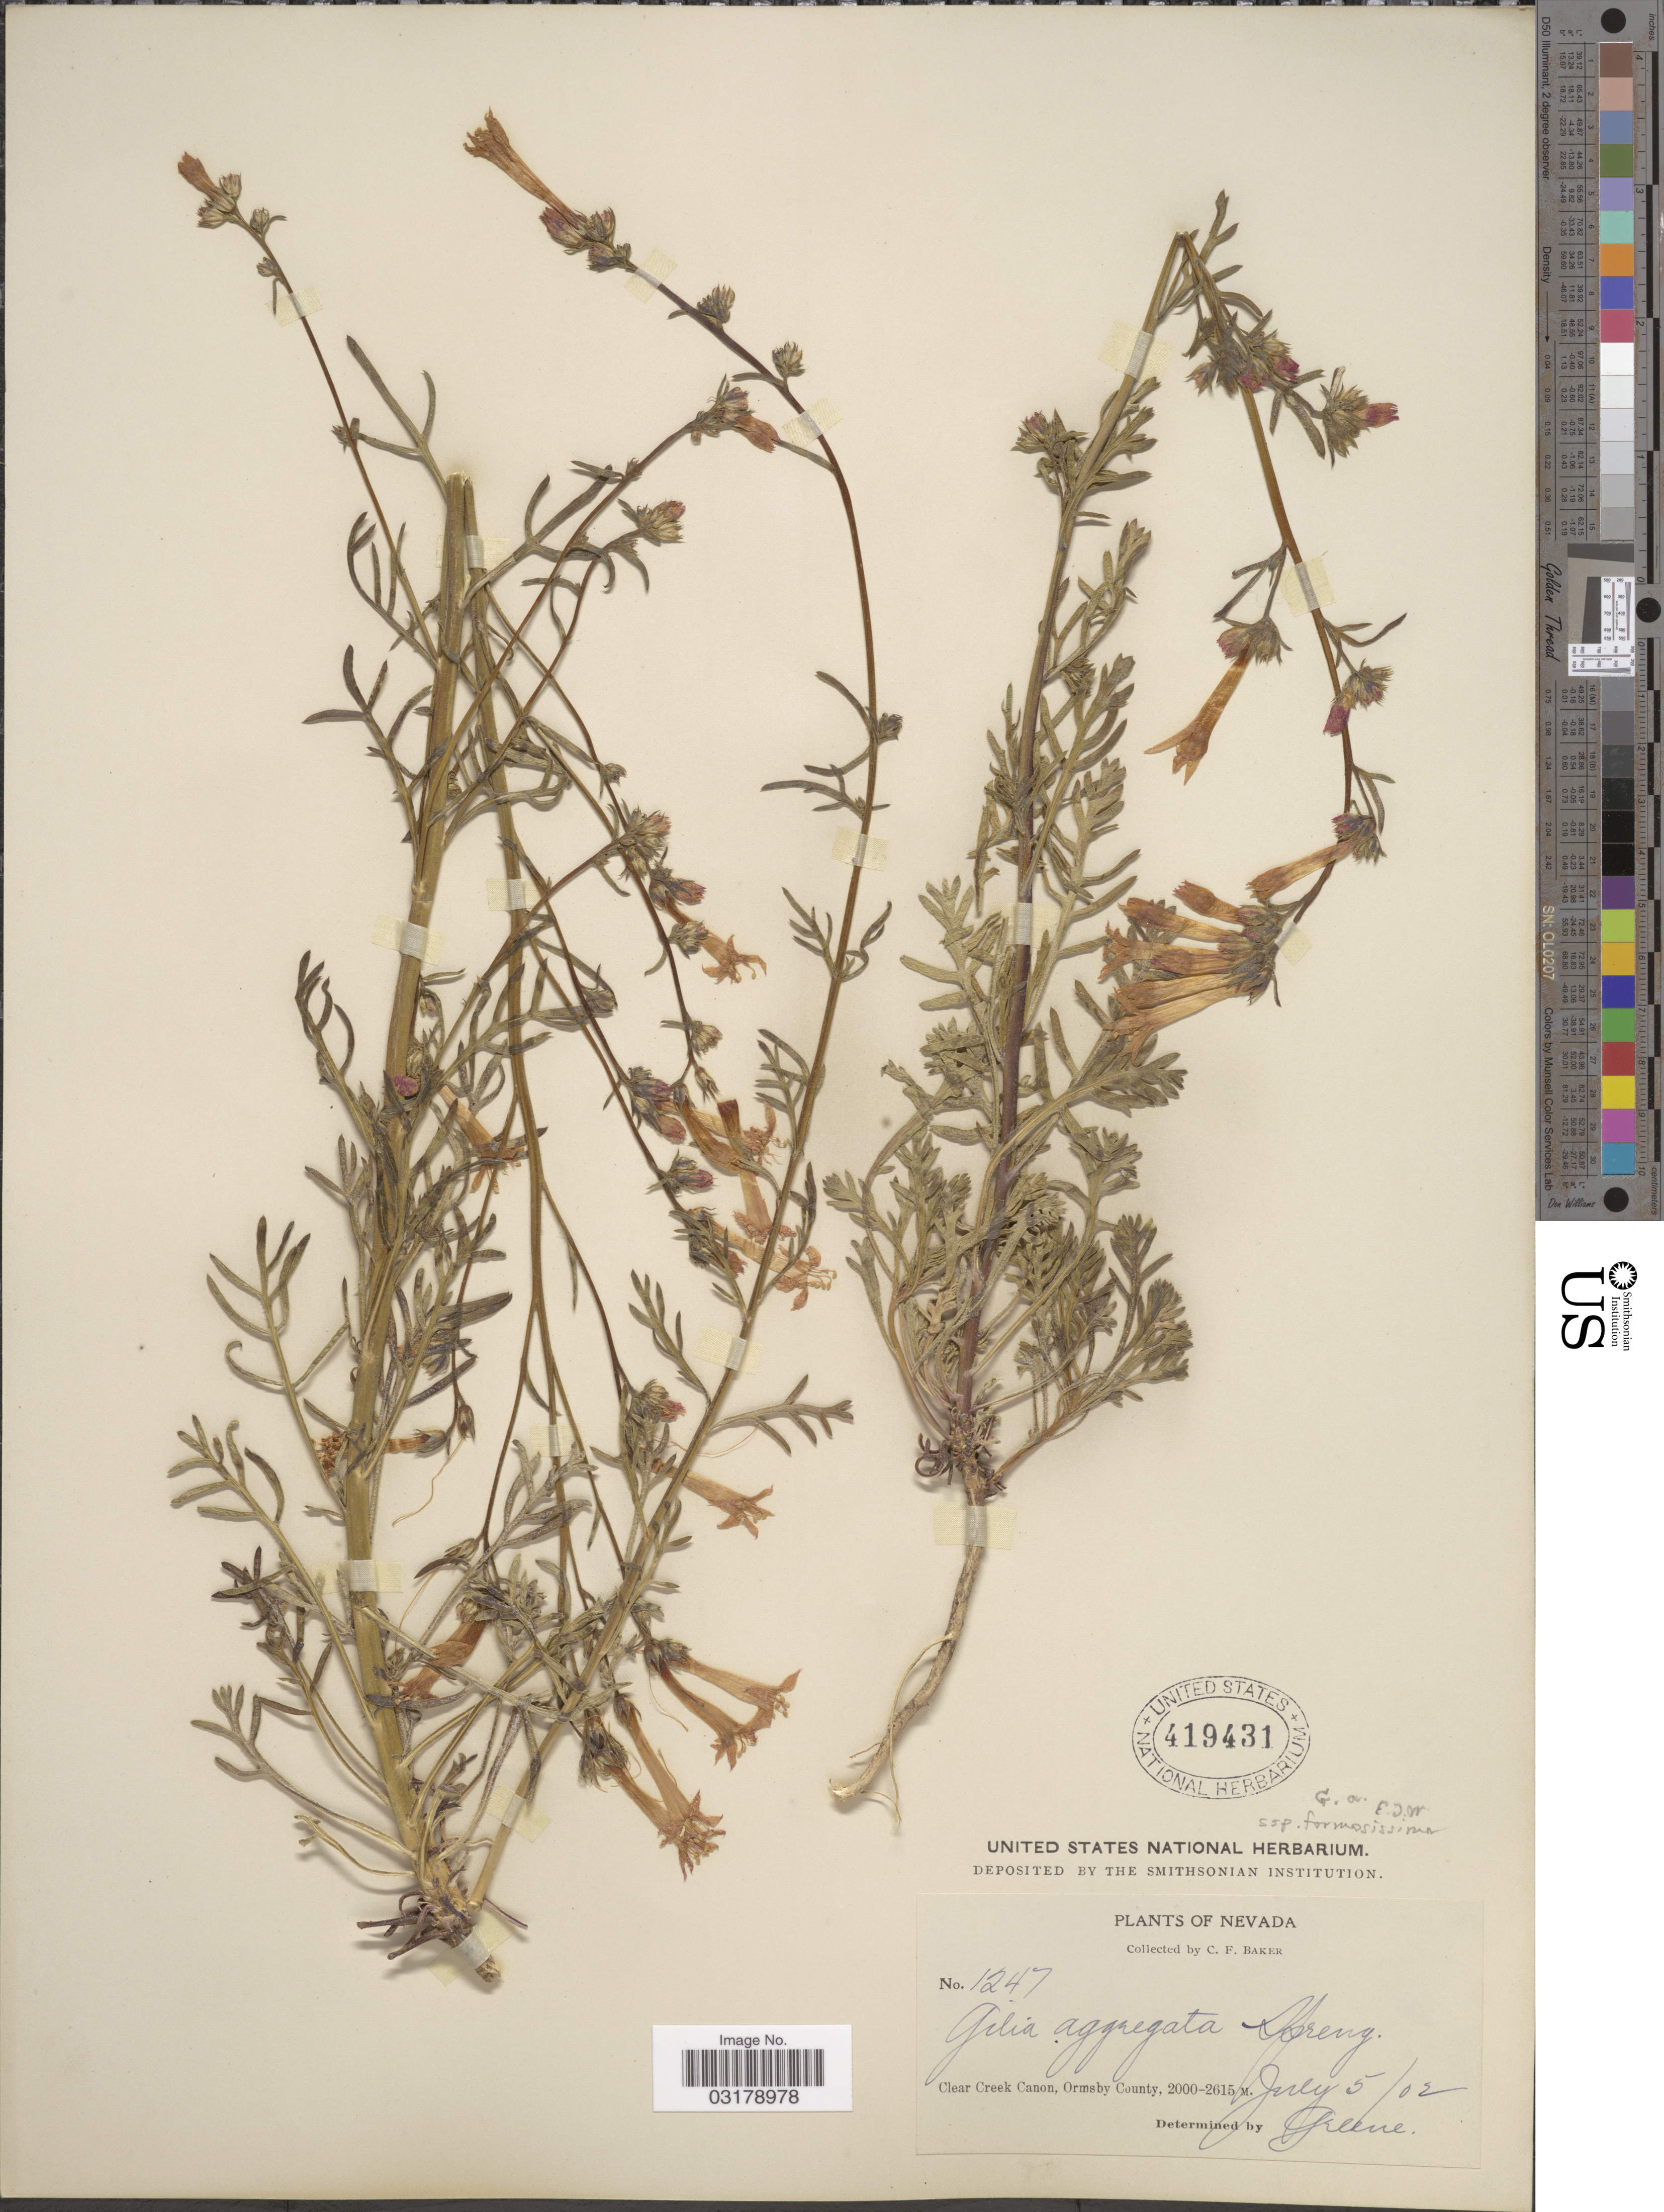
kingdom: Plantae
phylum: Tracheophyta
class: Magnoliopsida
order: Ericales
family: Polemoniaceae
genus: Ipomopsis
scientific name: Ipomopsis aggregata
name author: (Pursh) V.E. Grant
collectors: C. F. Baker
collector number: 1247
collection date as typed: Transcribed d/m/y: 5/7/2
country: United States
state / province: Nevada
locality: Clear Creek Canon, Ormsby County.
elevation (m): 2000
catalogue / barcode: US 419431